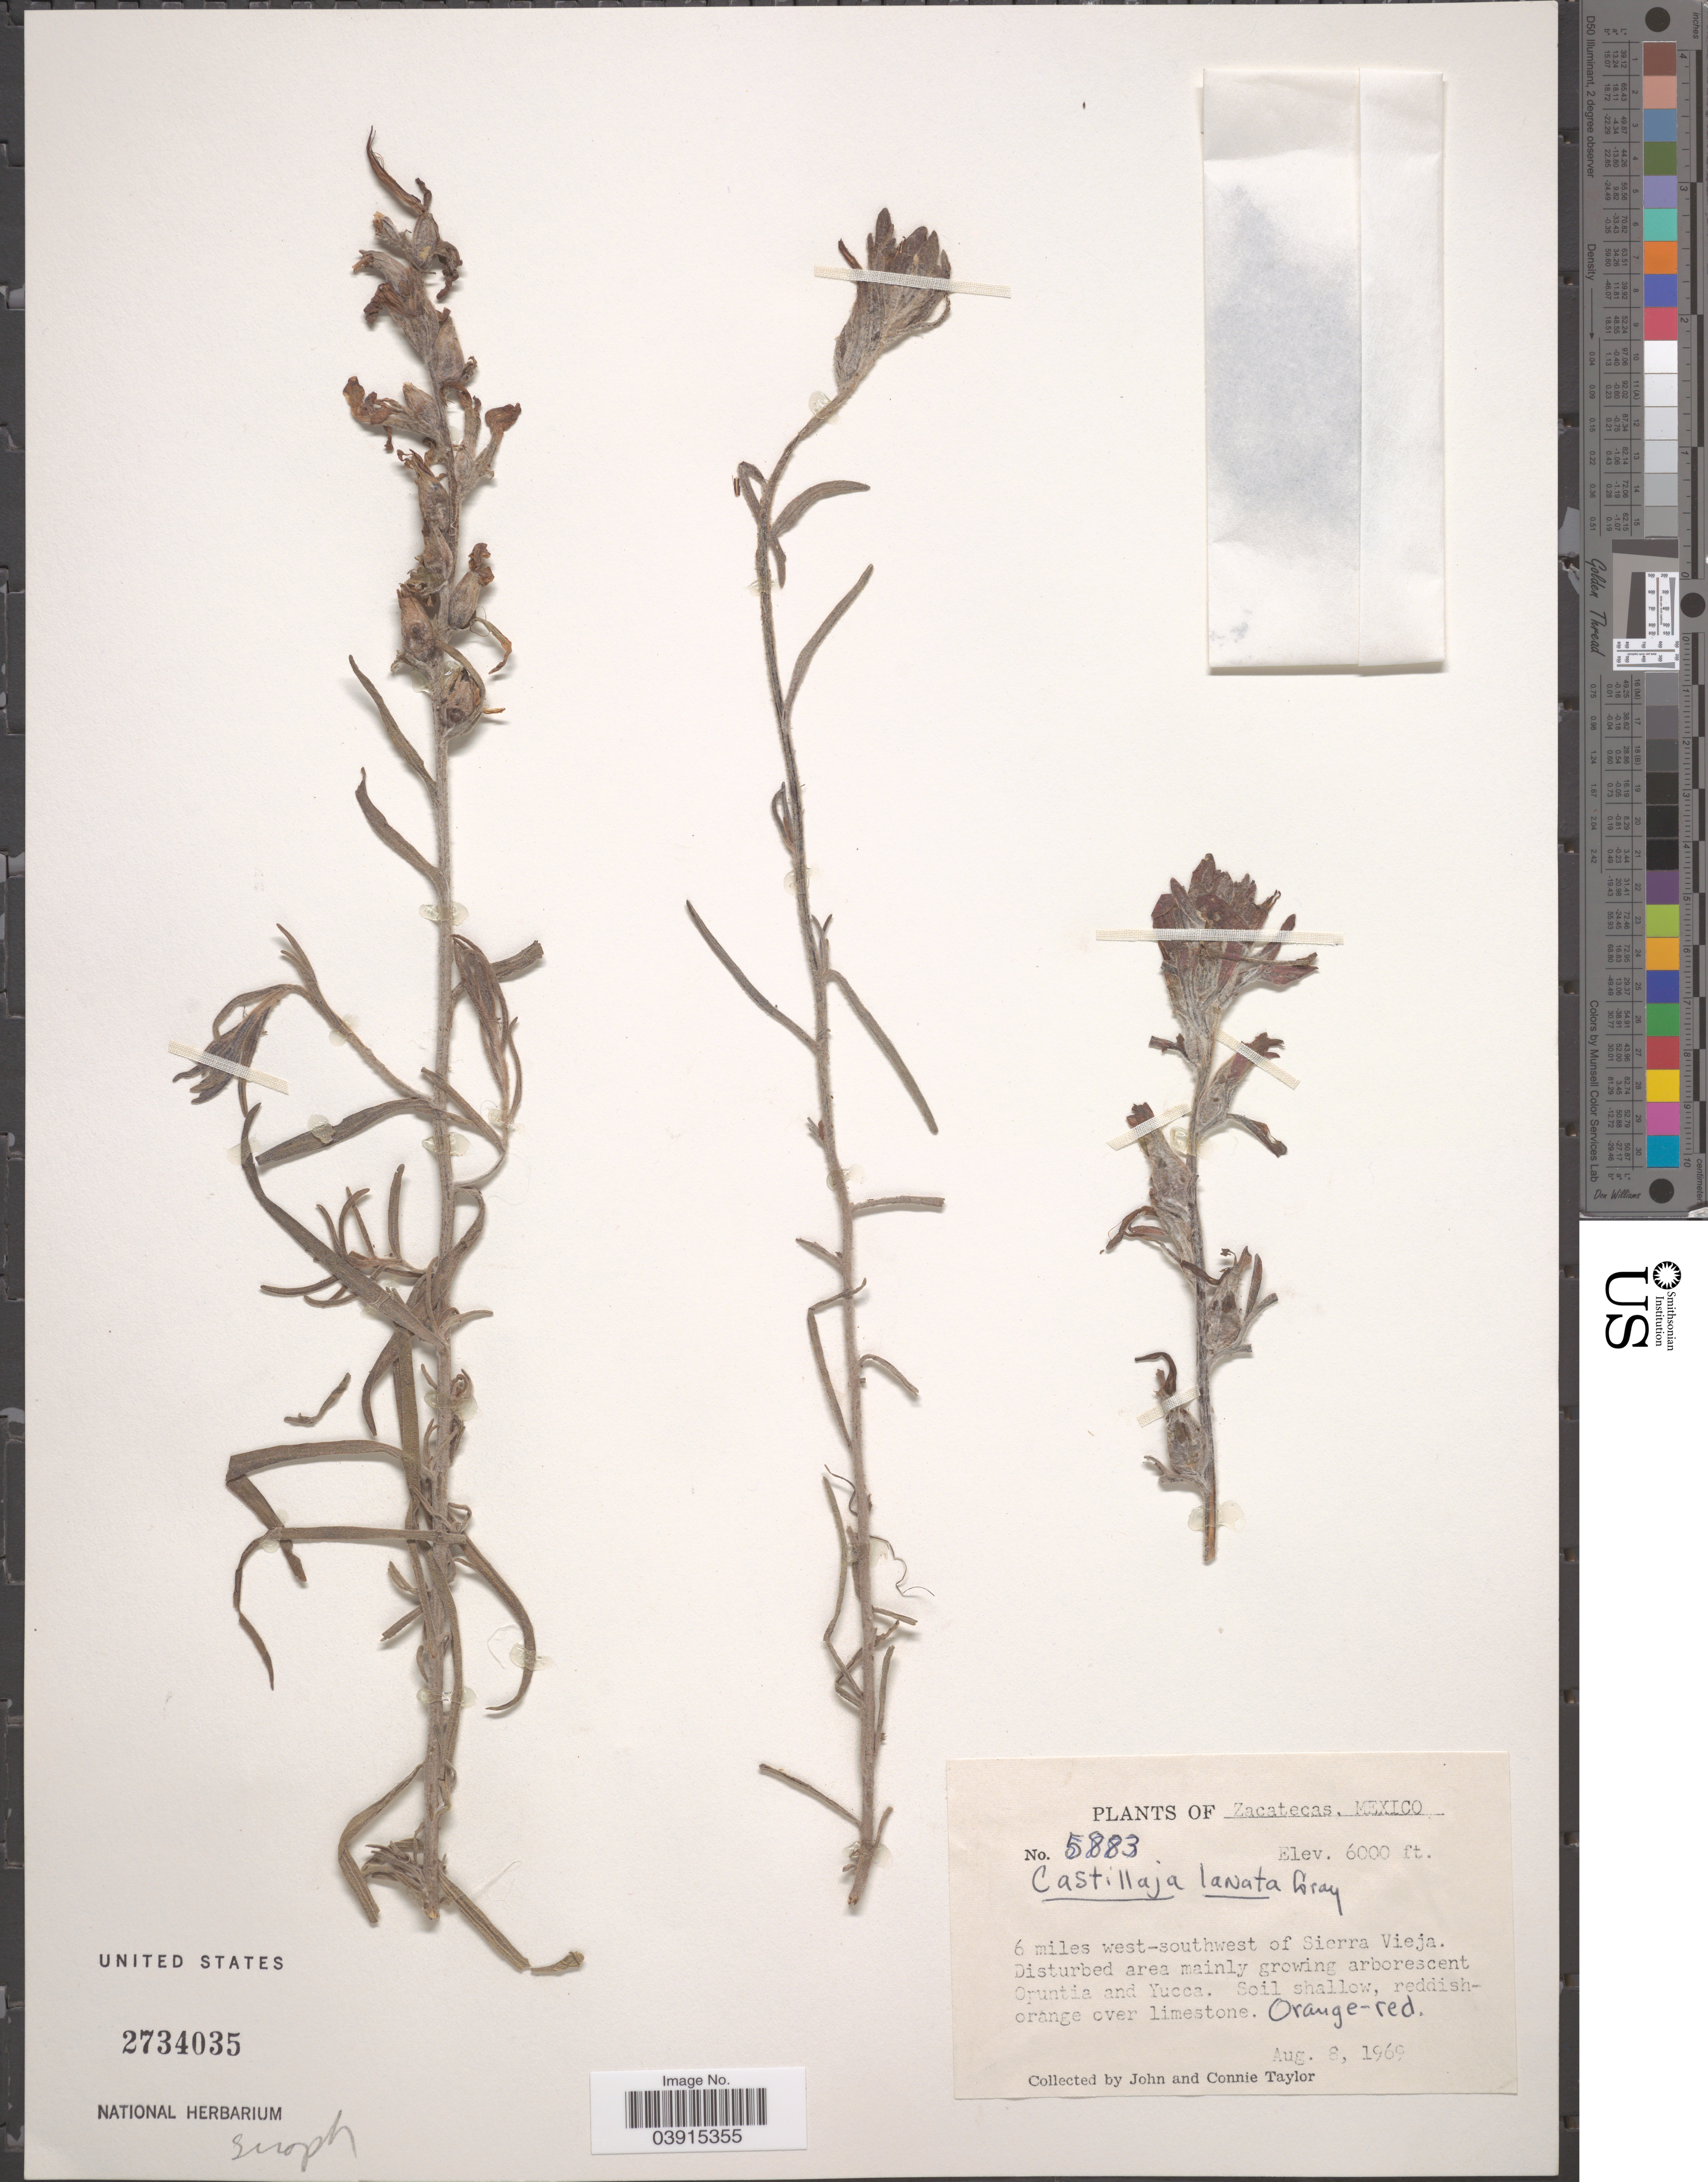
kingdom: Plantae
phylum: Tracheophyta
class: Magnoliopsida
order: Lamiales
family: Orobanchaceae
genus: Castilleja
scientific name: Castilleja lanata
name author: A. Gray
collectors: J. Taylor & C. Taylor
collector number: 5883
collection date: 1969-08-08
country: Mexico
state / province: Zacatecas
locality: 6 miles west-southwest of Sierra Vieja.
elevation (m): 1829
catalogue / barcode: US 2734035